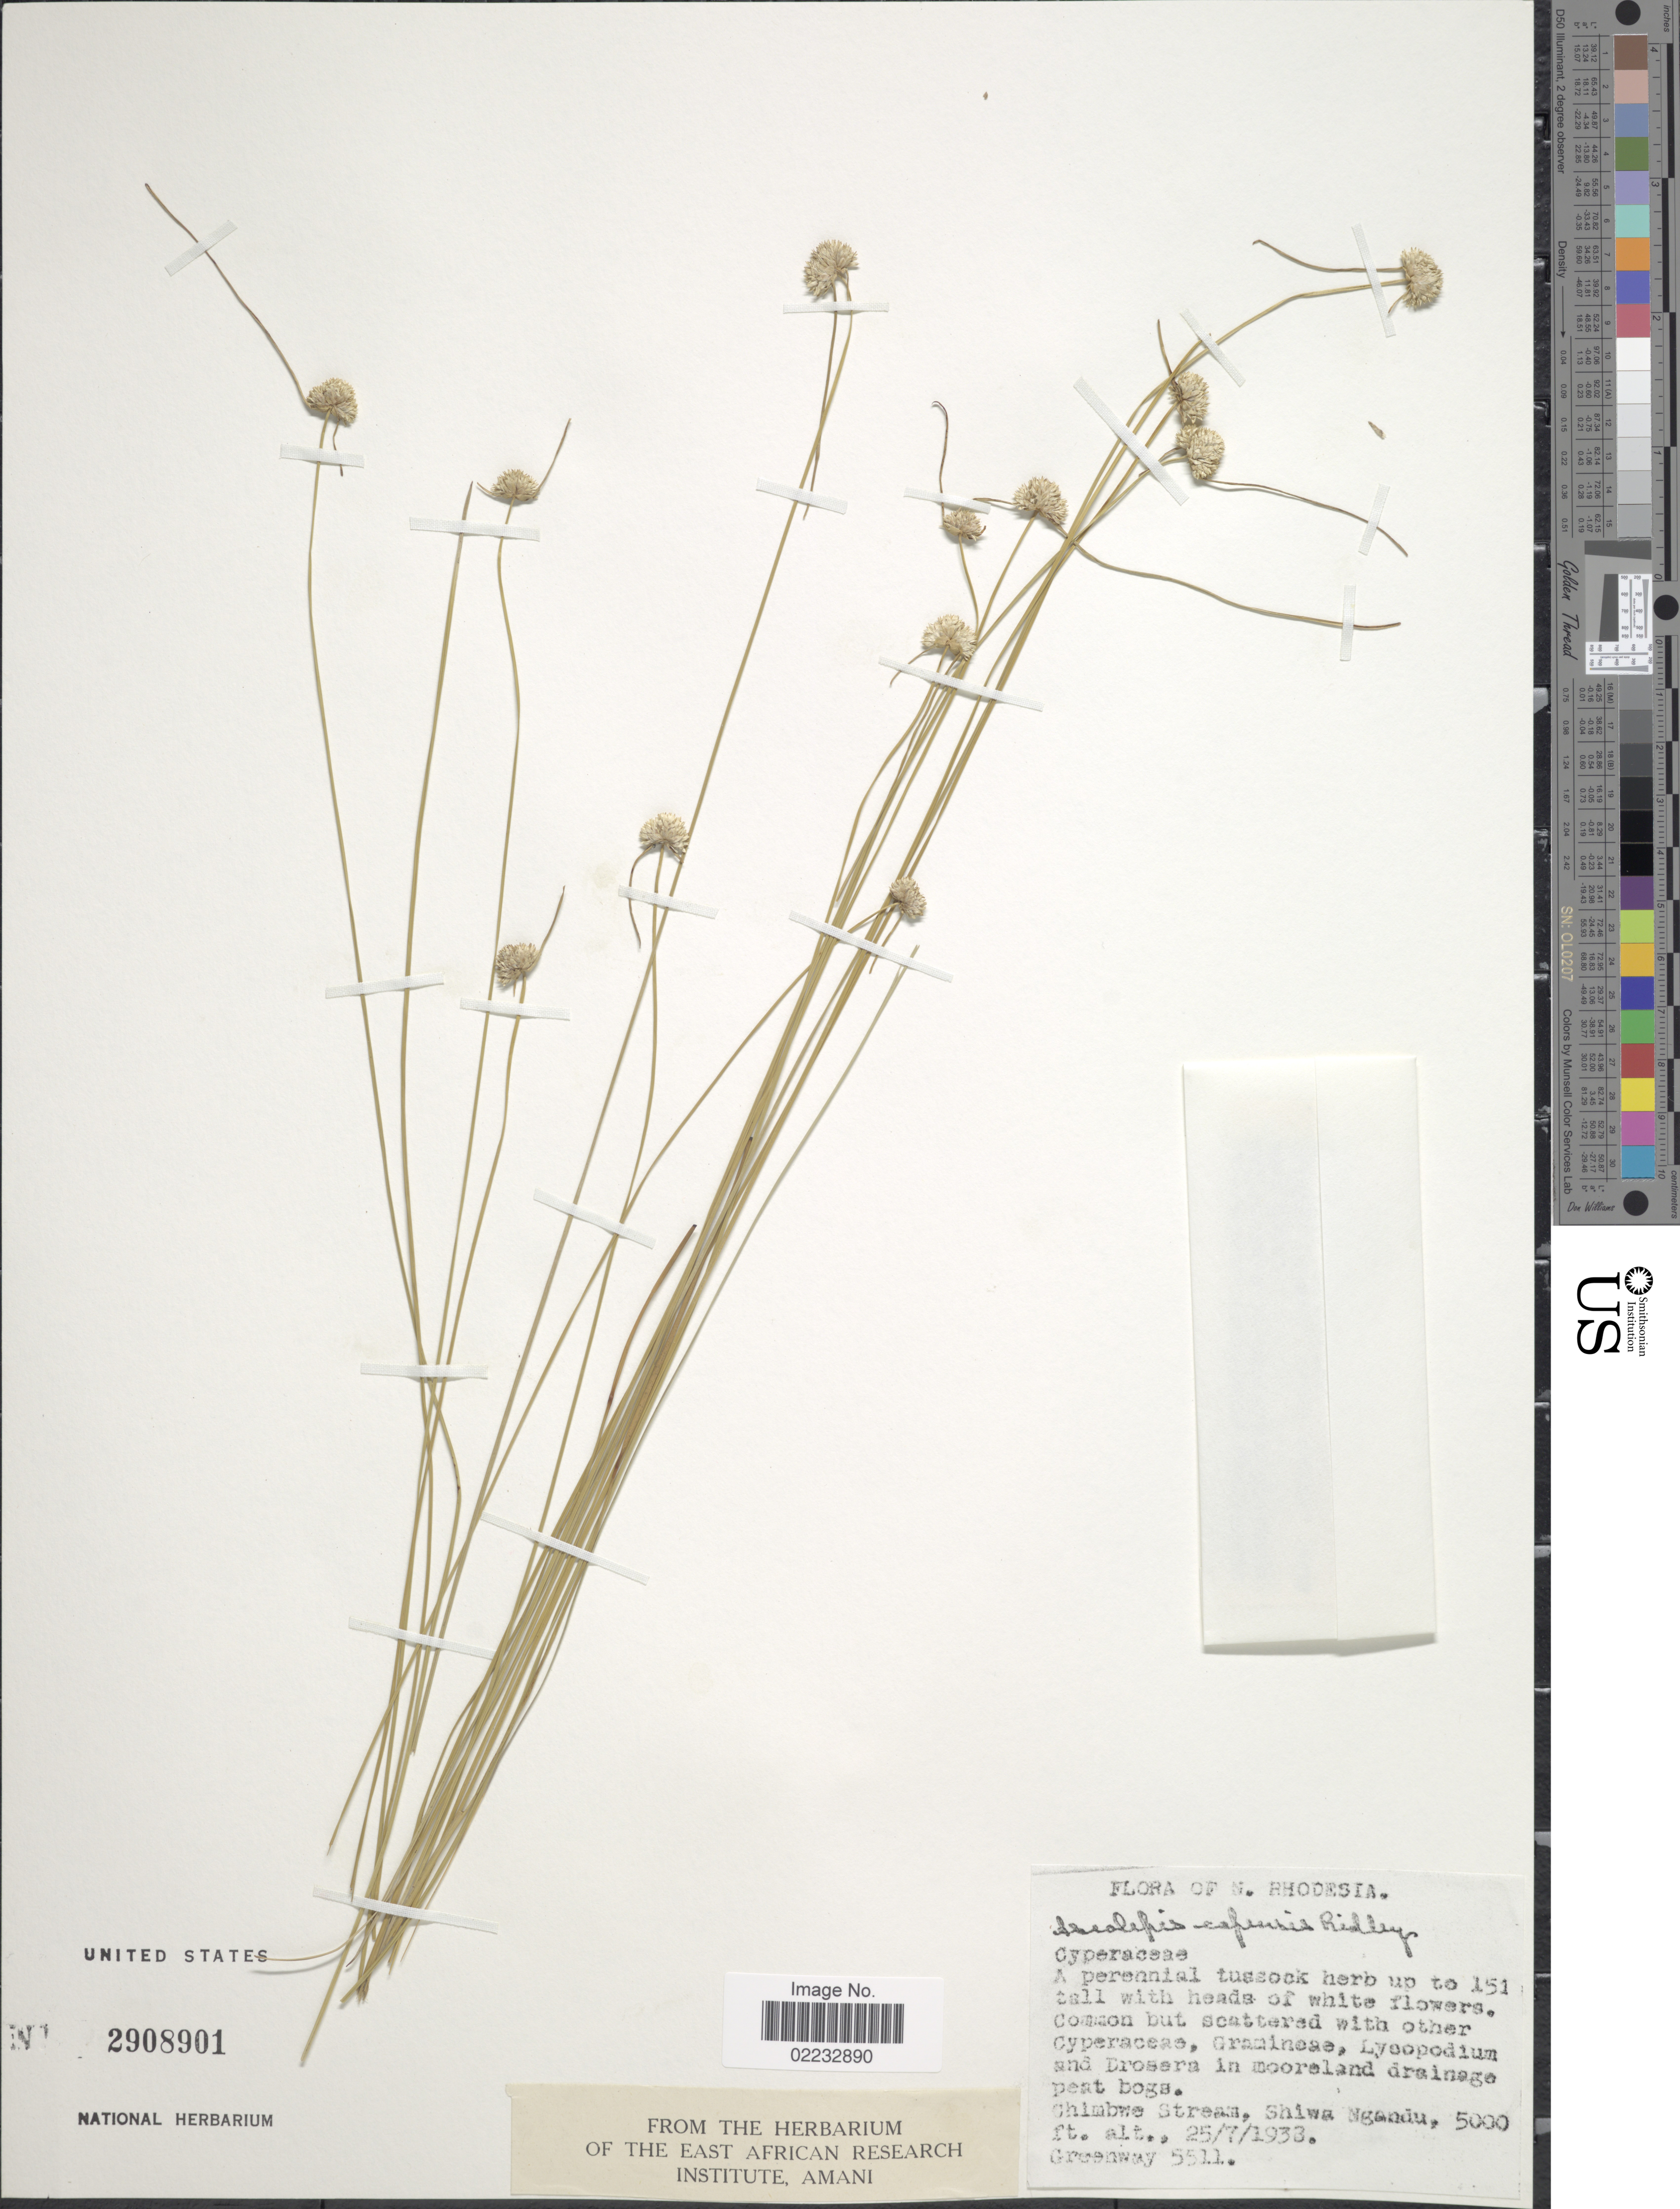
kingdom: Plantae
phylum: Tracheophyta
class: Liliopsida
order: Poales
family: Cyperaceae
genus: Cyperus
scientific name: Cyperus ascocapensis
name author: Bauters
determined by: Strong, M. T., (US), Smithsonian Institution - National Museum of Natural History (UNITED STATES)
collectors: Greenway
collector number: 5511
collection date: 1933-07-25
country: Zambia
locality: N. Rhodesia, Ghimbwe Stream, Shiwa Ngandu.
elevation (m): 1524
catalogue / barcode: US 2908901